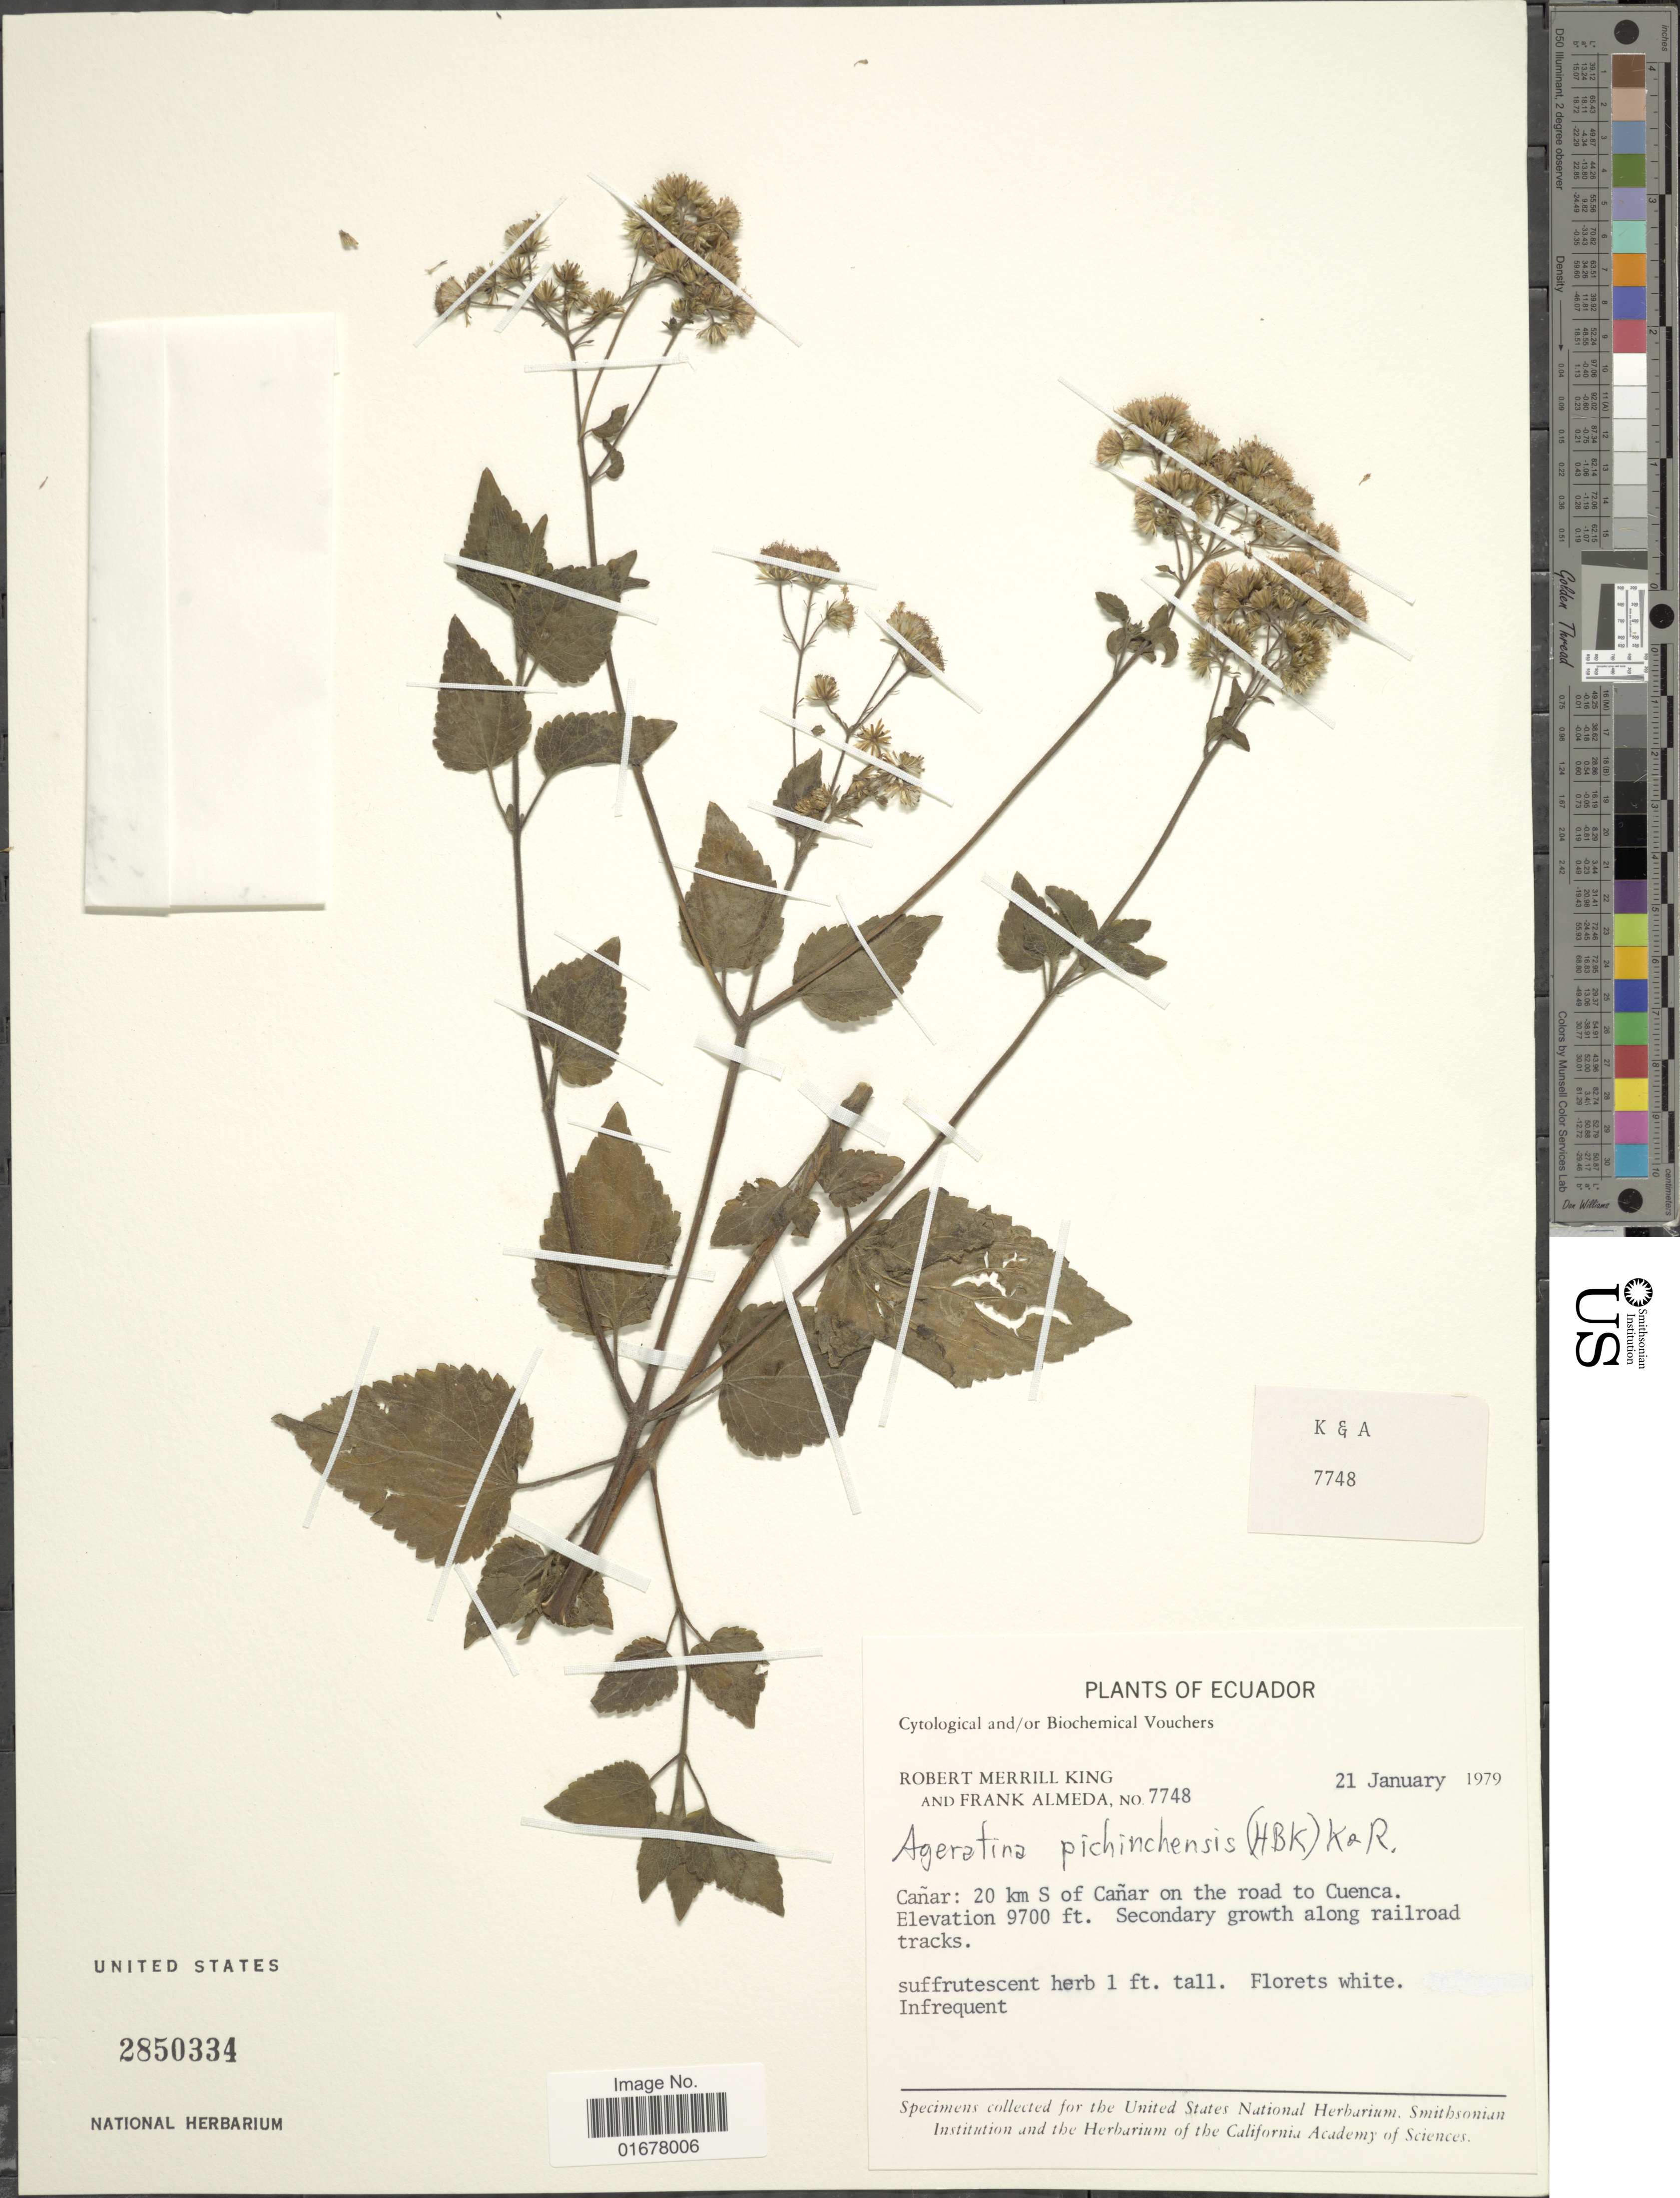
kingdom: Plantae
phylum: Tracheophyta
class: Magnoliopsida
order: Asterales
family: Asteraceae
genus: Ageratina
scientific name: Ageratina pichinchensis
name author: (Kunth) R.M. King & H. Rob.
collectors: R. M. King & F. Almeda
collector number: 7748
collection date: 1979-01-21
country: Ecuador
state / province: Cañar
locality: Canar: 20 km S of Canar on the road to Cuenca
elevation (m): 2957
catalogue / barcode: US 2850334